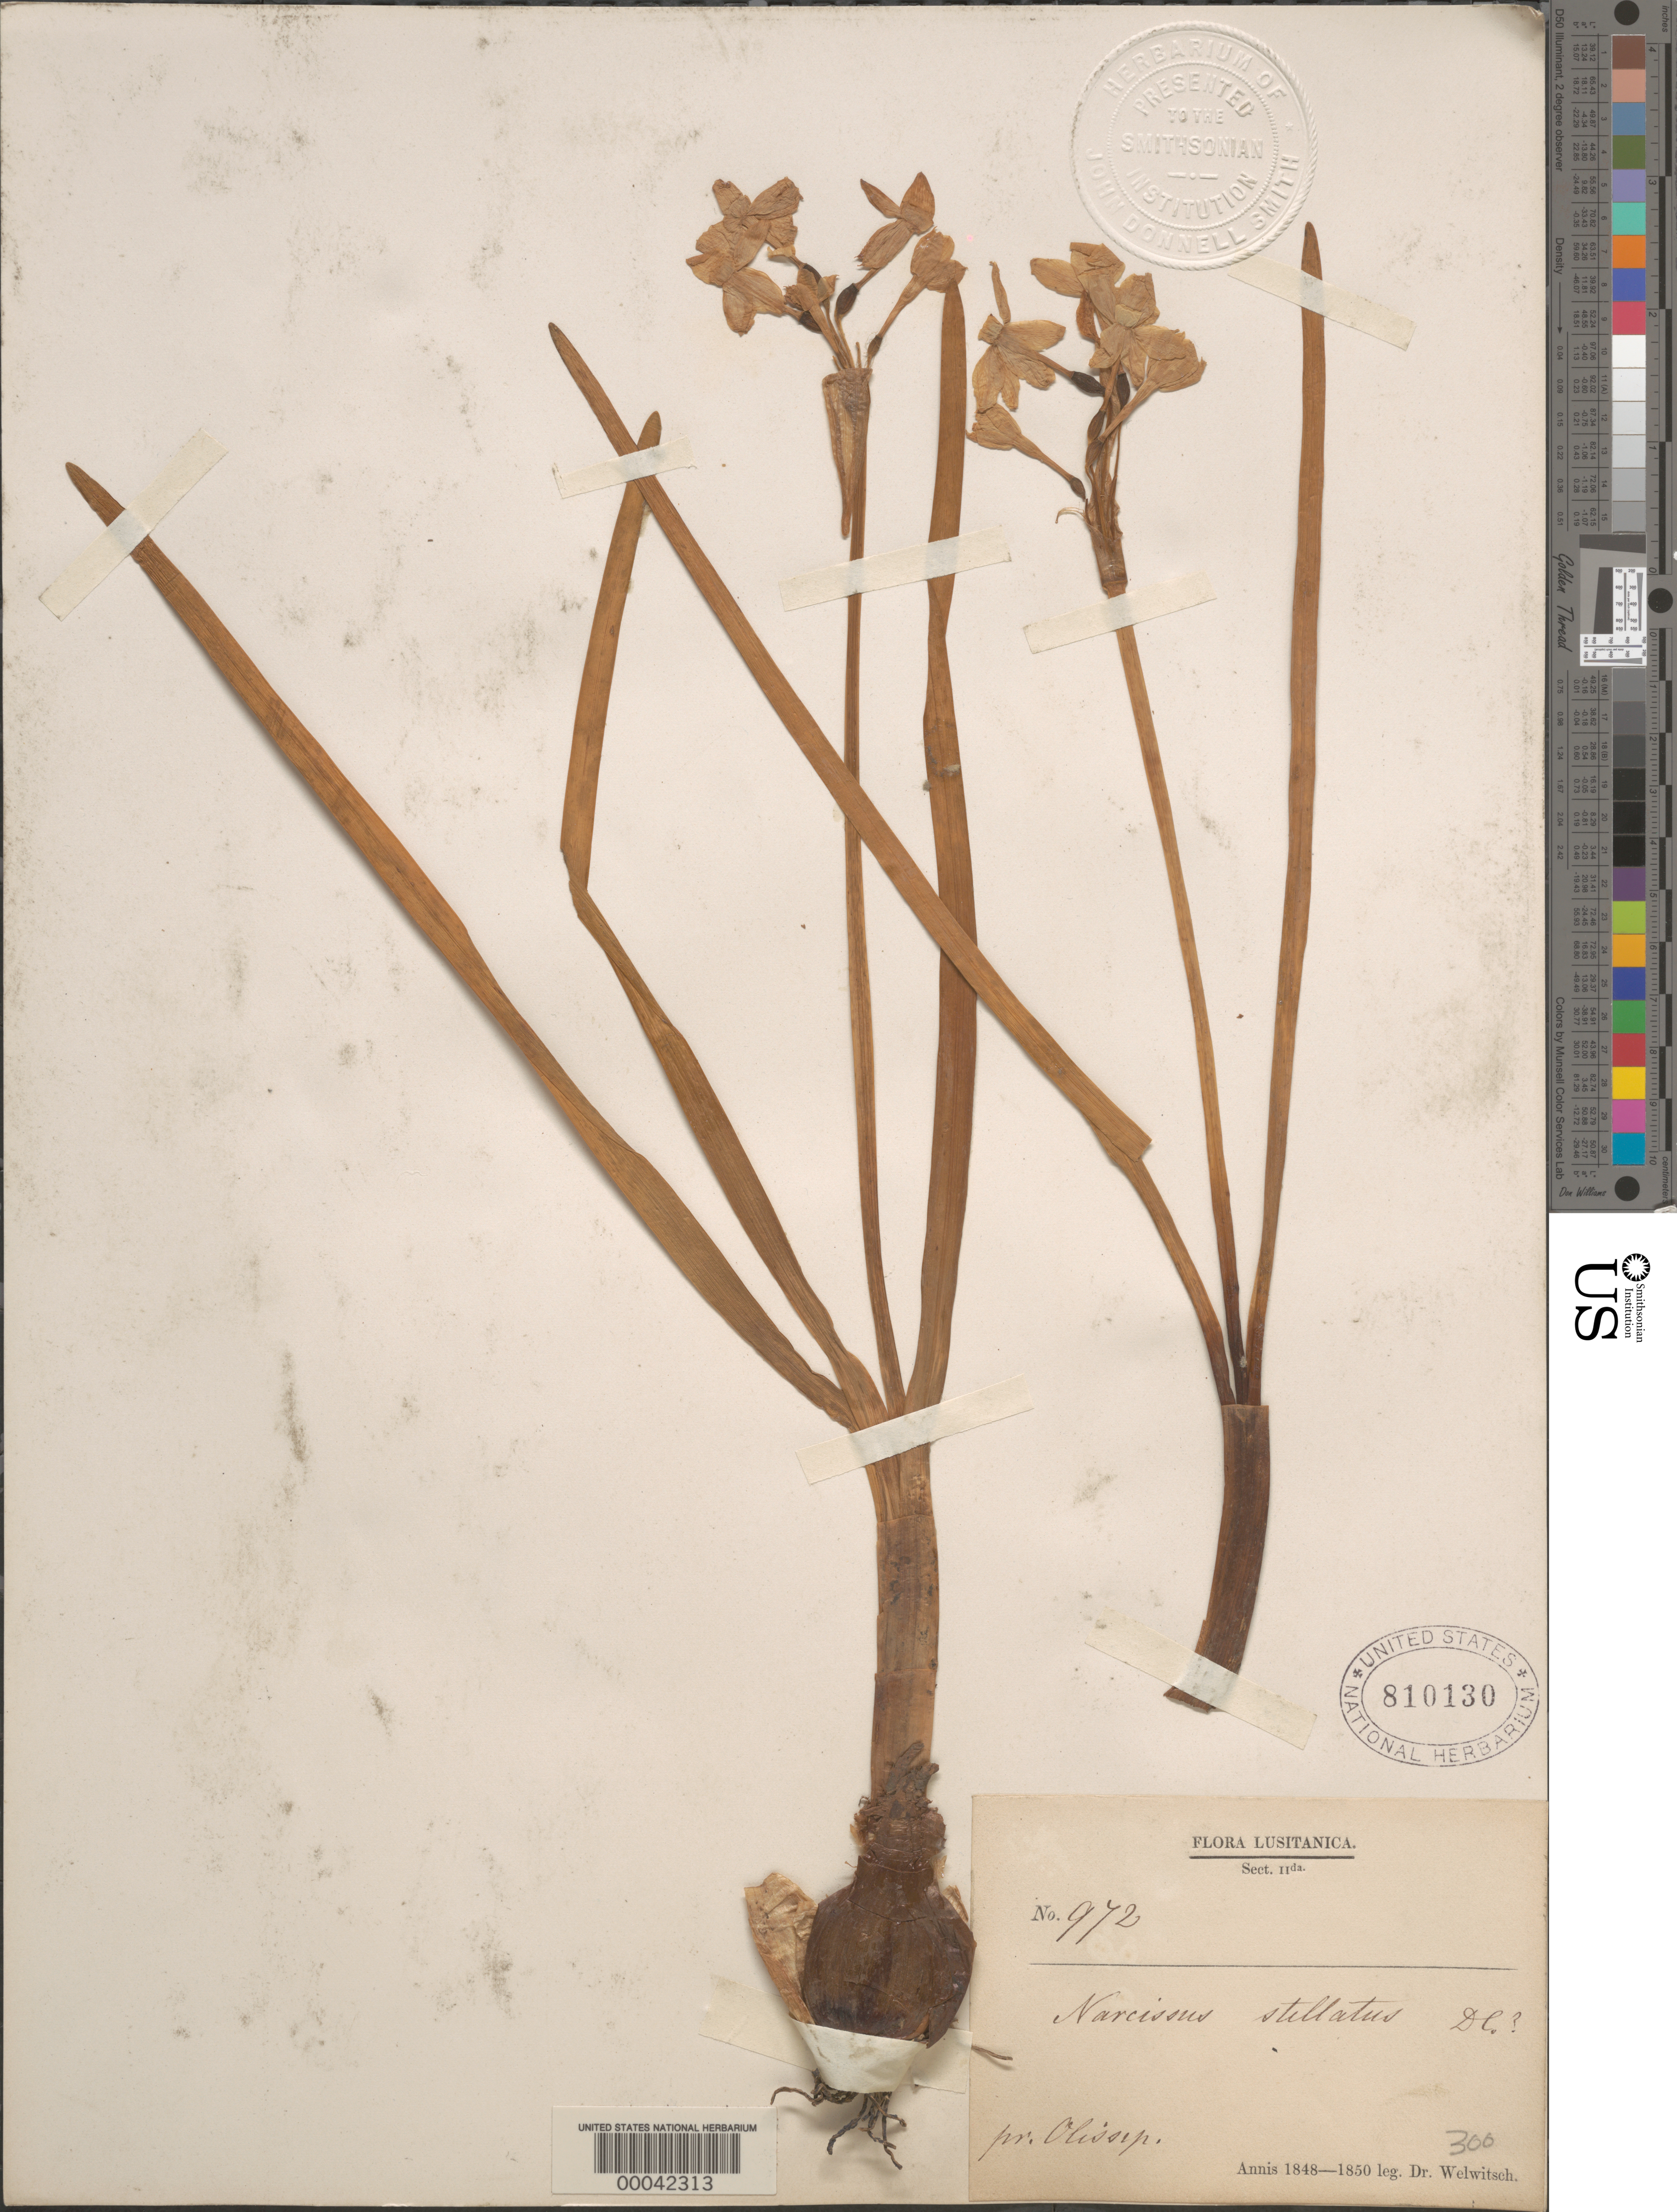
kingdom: Plantae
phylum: Tracheophyta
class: Liliopsida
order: Asparagales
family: Amaryllidaceae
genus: Narcissus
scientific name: Narcissus stellaris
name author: Haw.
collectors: F. M. Welwitsch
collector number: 972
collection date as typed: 1848 to -- -- 1850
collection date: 1848/1850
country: Portugal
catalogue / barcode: US 810130